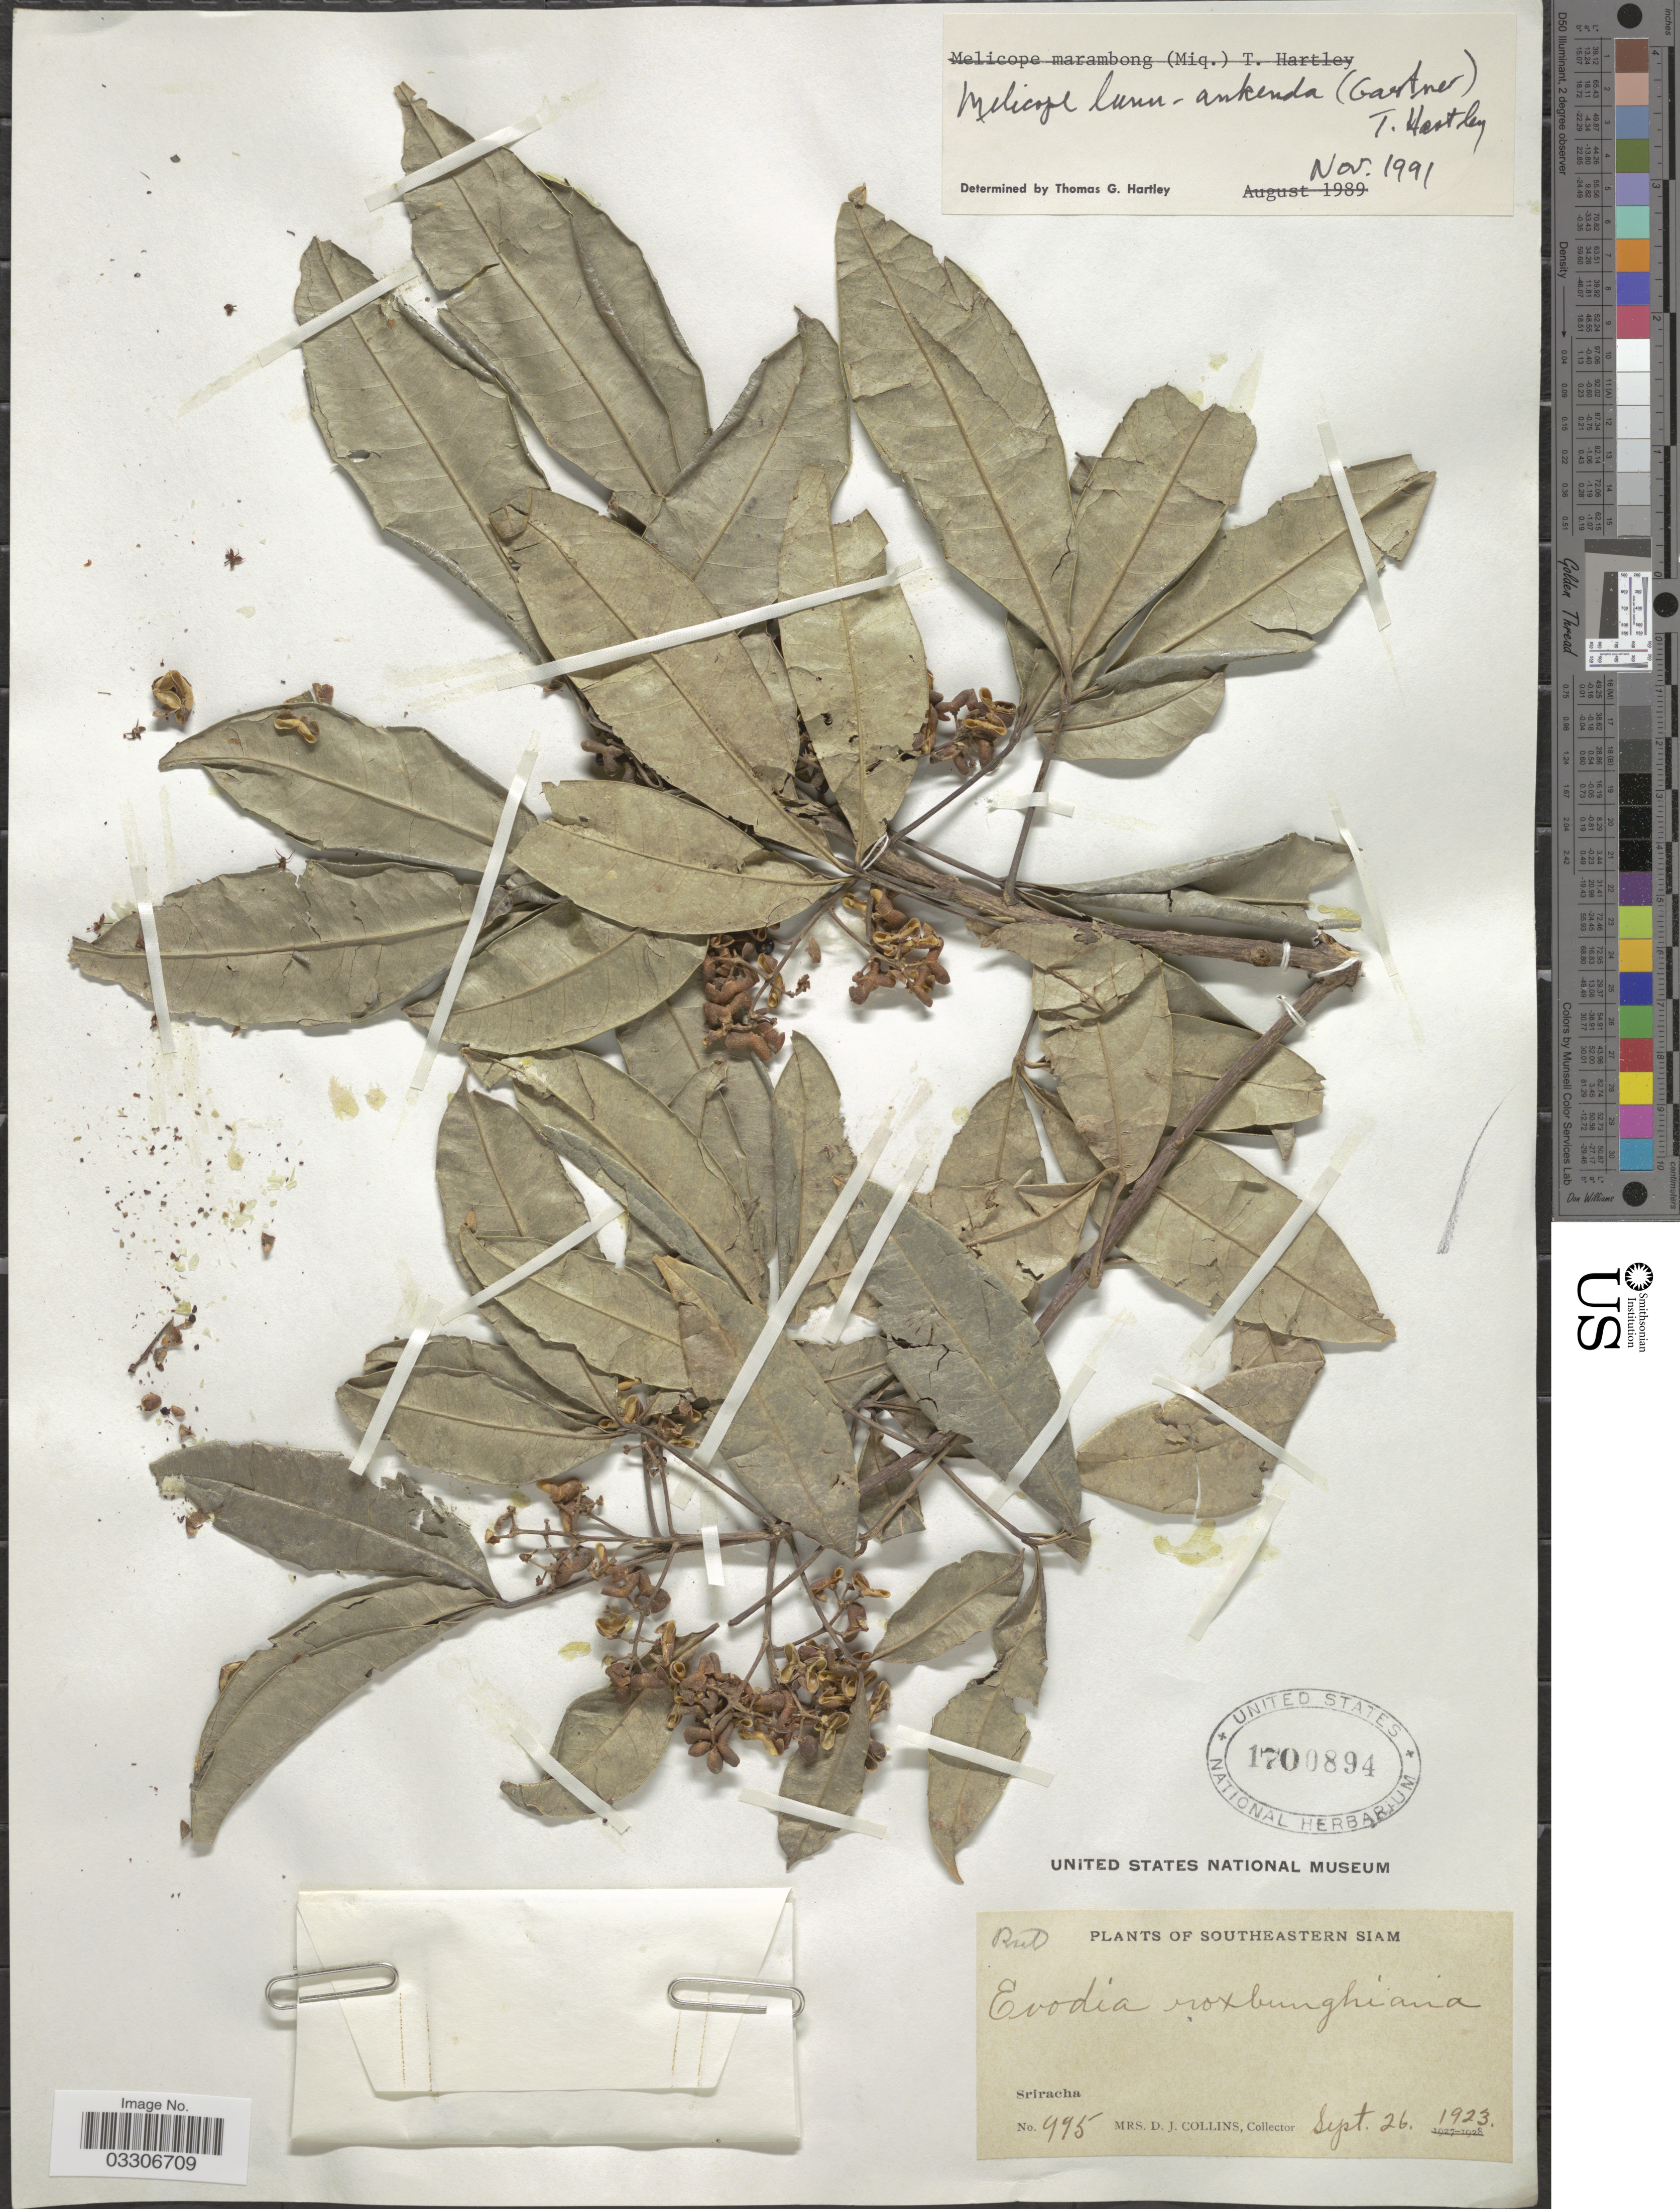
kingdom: Plantae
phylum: Tracheophyta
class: Magnoliopsida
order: Sapindales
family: Rutaceae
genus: Melicope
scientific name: Melicope lunu-ankenda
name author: (Gaertn.) T.G. Hartley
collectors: Mrs. D. J. Collins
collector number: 995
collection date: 1923-09-26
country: Thailand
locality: Southeastern Siam. Sriracha.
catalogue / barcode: US 1700894